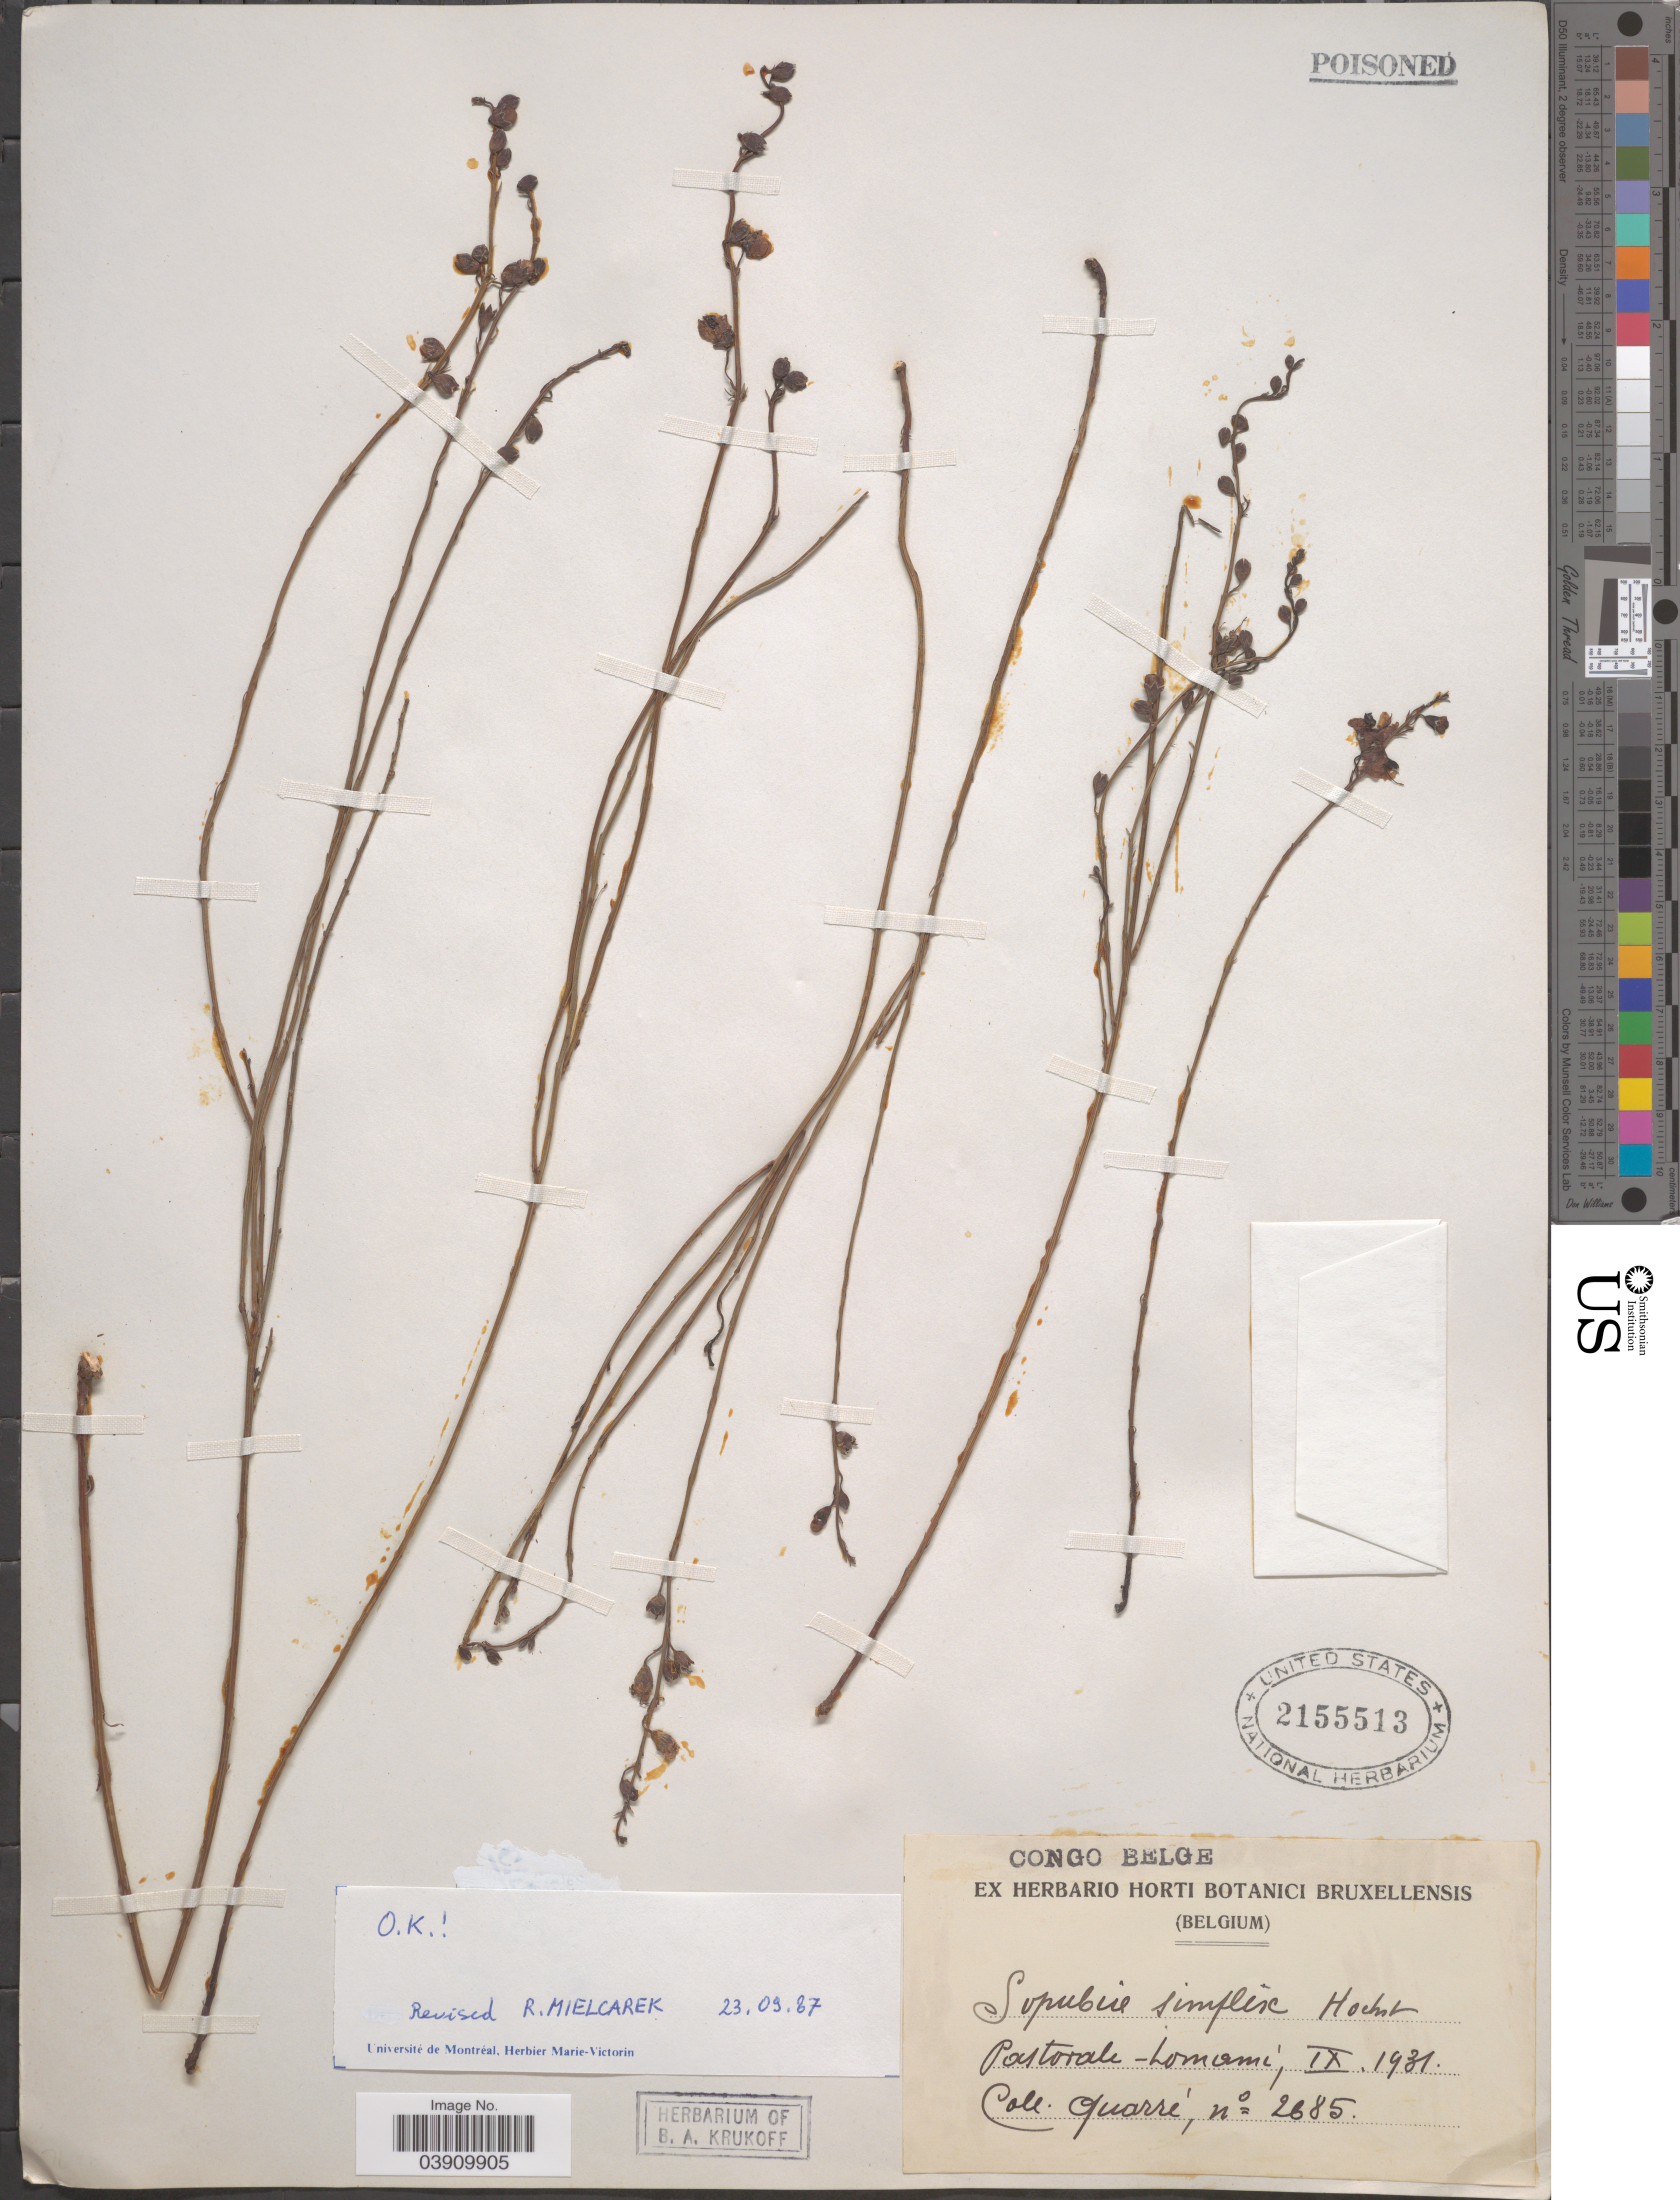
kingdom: Plantae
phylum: Tracheophyta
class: Magnoliopsida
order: Lamiales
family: Orobanchaceae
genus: Sopubia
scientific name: Sopubia simplex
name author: Hochst. & Hochst.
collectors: -. Quarre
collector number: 2685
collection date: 1931-09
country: Congo, Democratic Republic of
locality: Congo Belge. Pastorale - Lomami.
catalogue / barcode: US 2155513